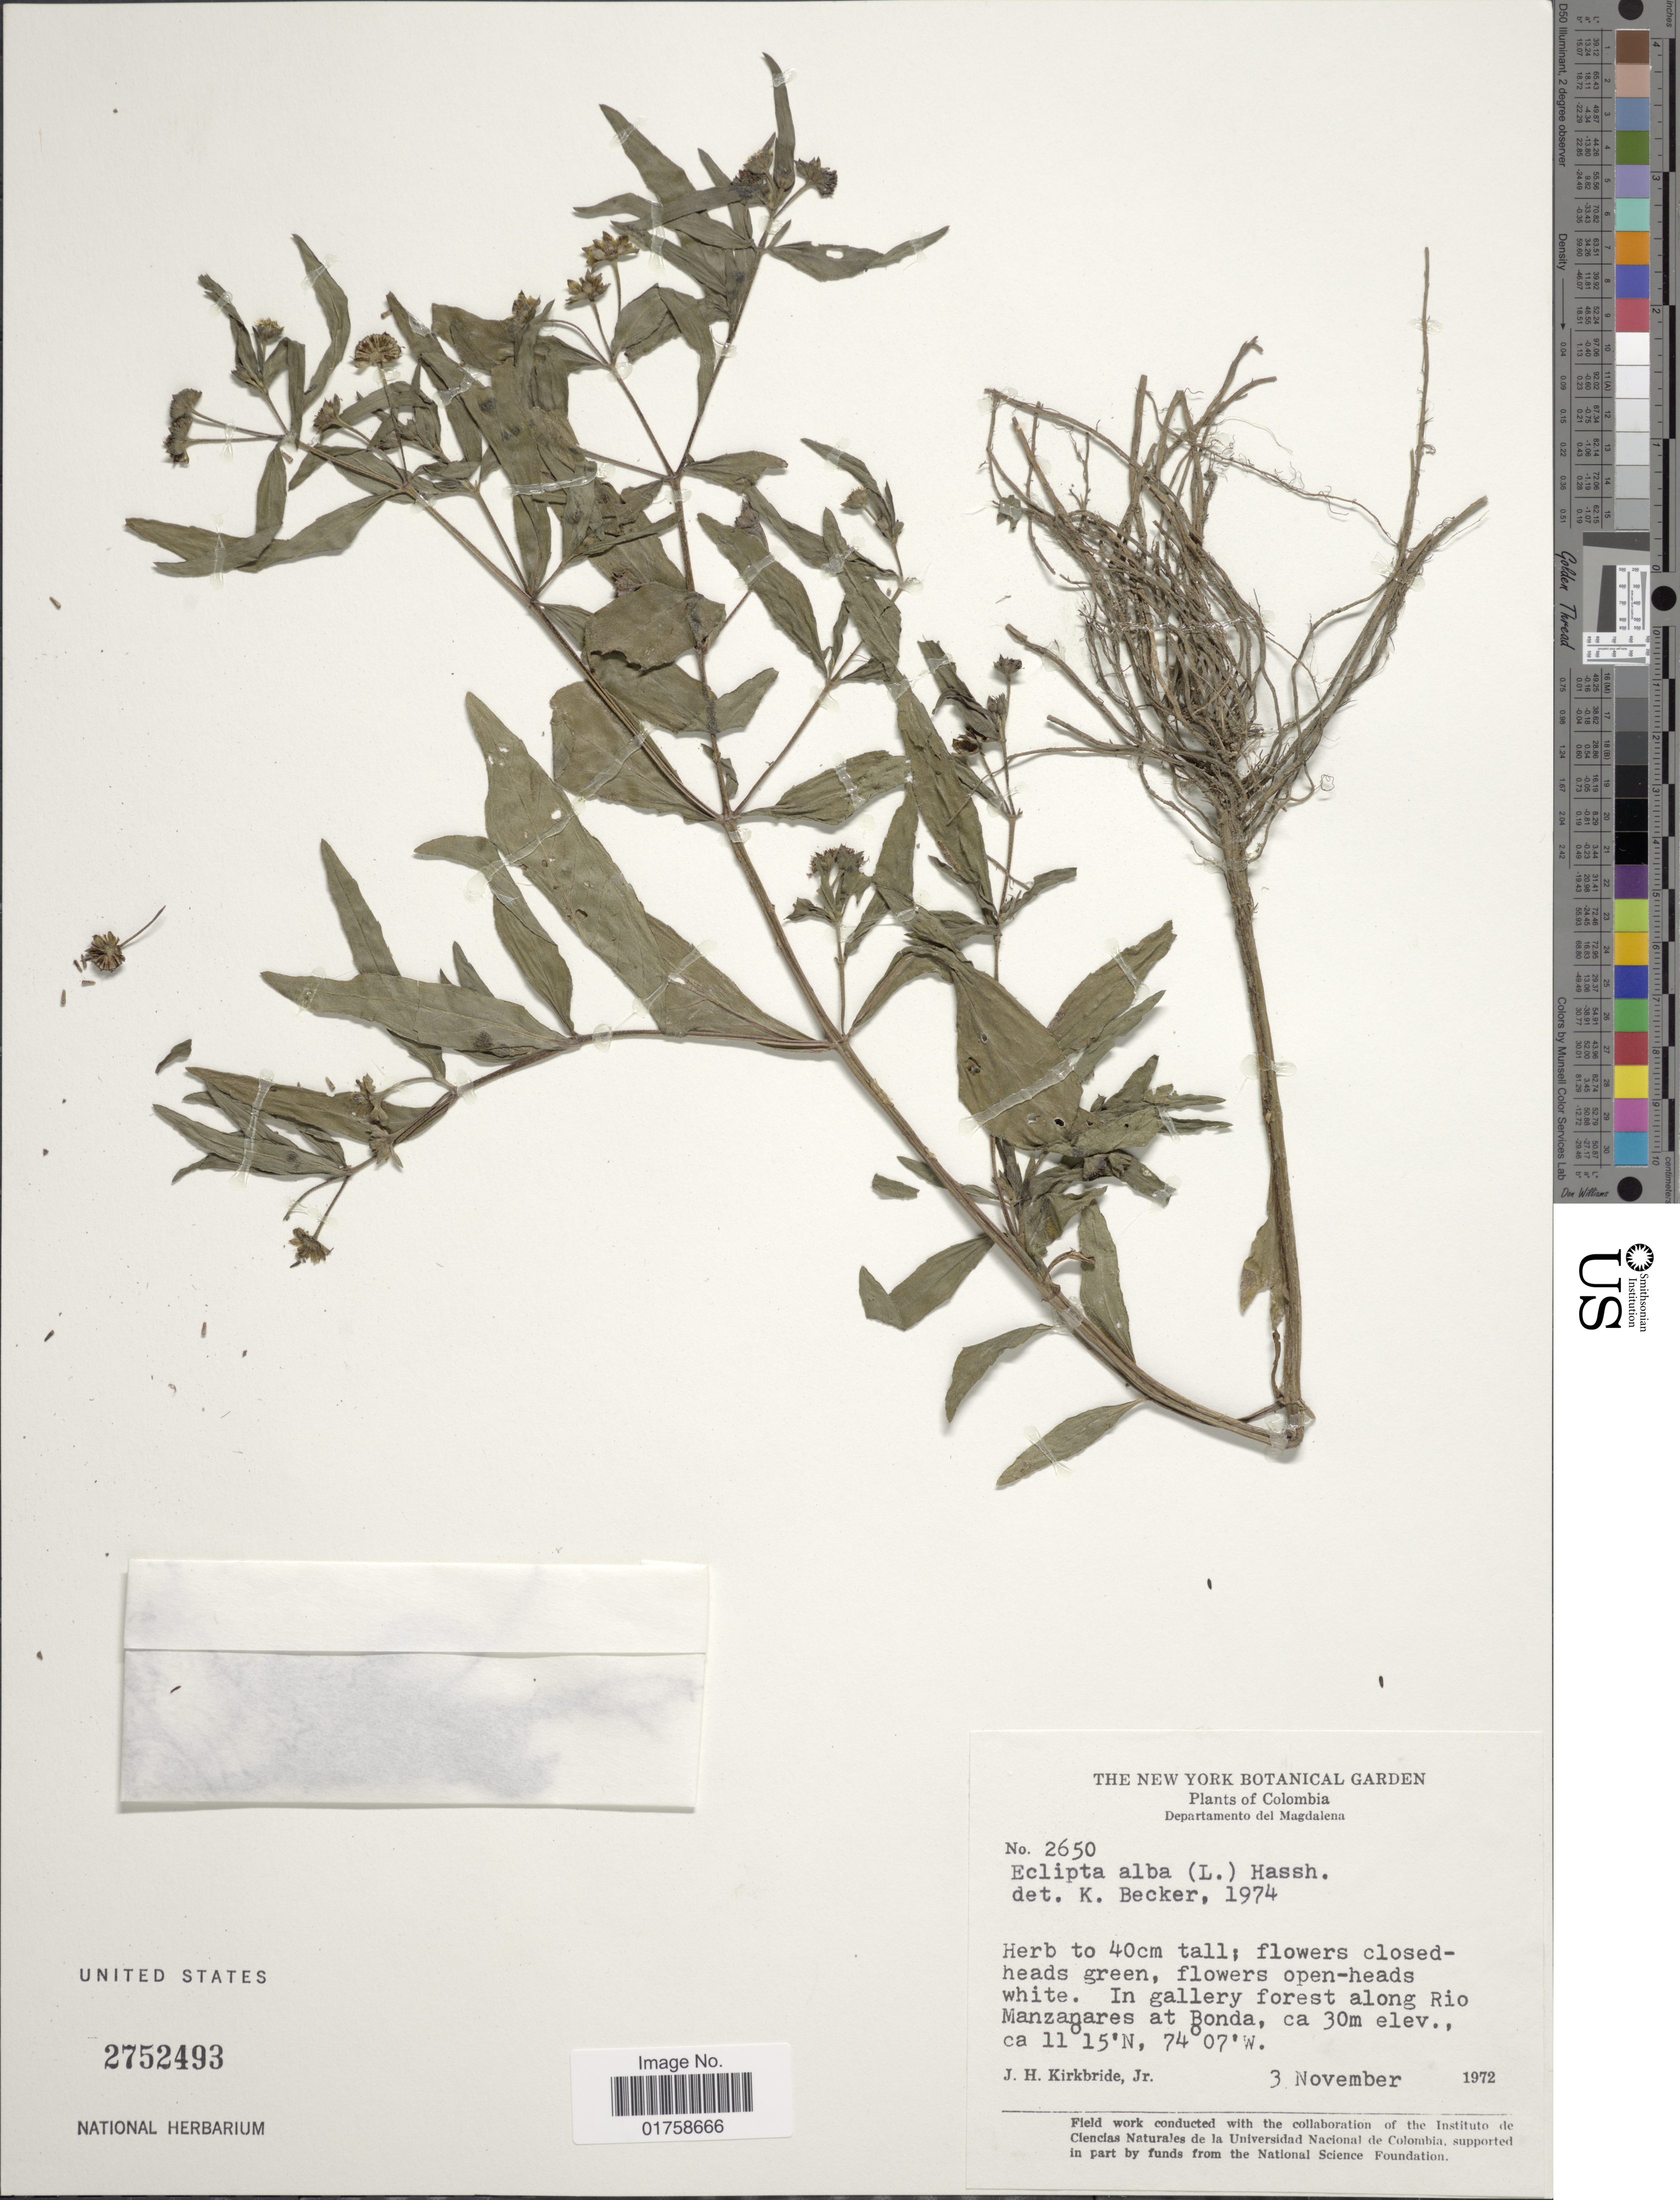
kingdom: Plantae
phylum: Tracheophyta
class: Magnoliopsida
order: Asterales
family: Asteraceae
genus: Eclipta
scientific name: Eclipta alba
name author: (L.) Hassk.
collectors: J. H. Kirkbride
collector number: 2650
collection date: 1972-11-03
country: Colombia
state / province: Magdalena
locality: Colombia. Departamento del Magdalena. In gallery forest along Rio Manzanares at Bonda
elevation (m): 30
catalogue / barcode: US 2752493